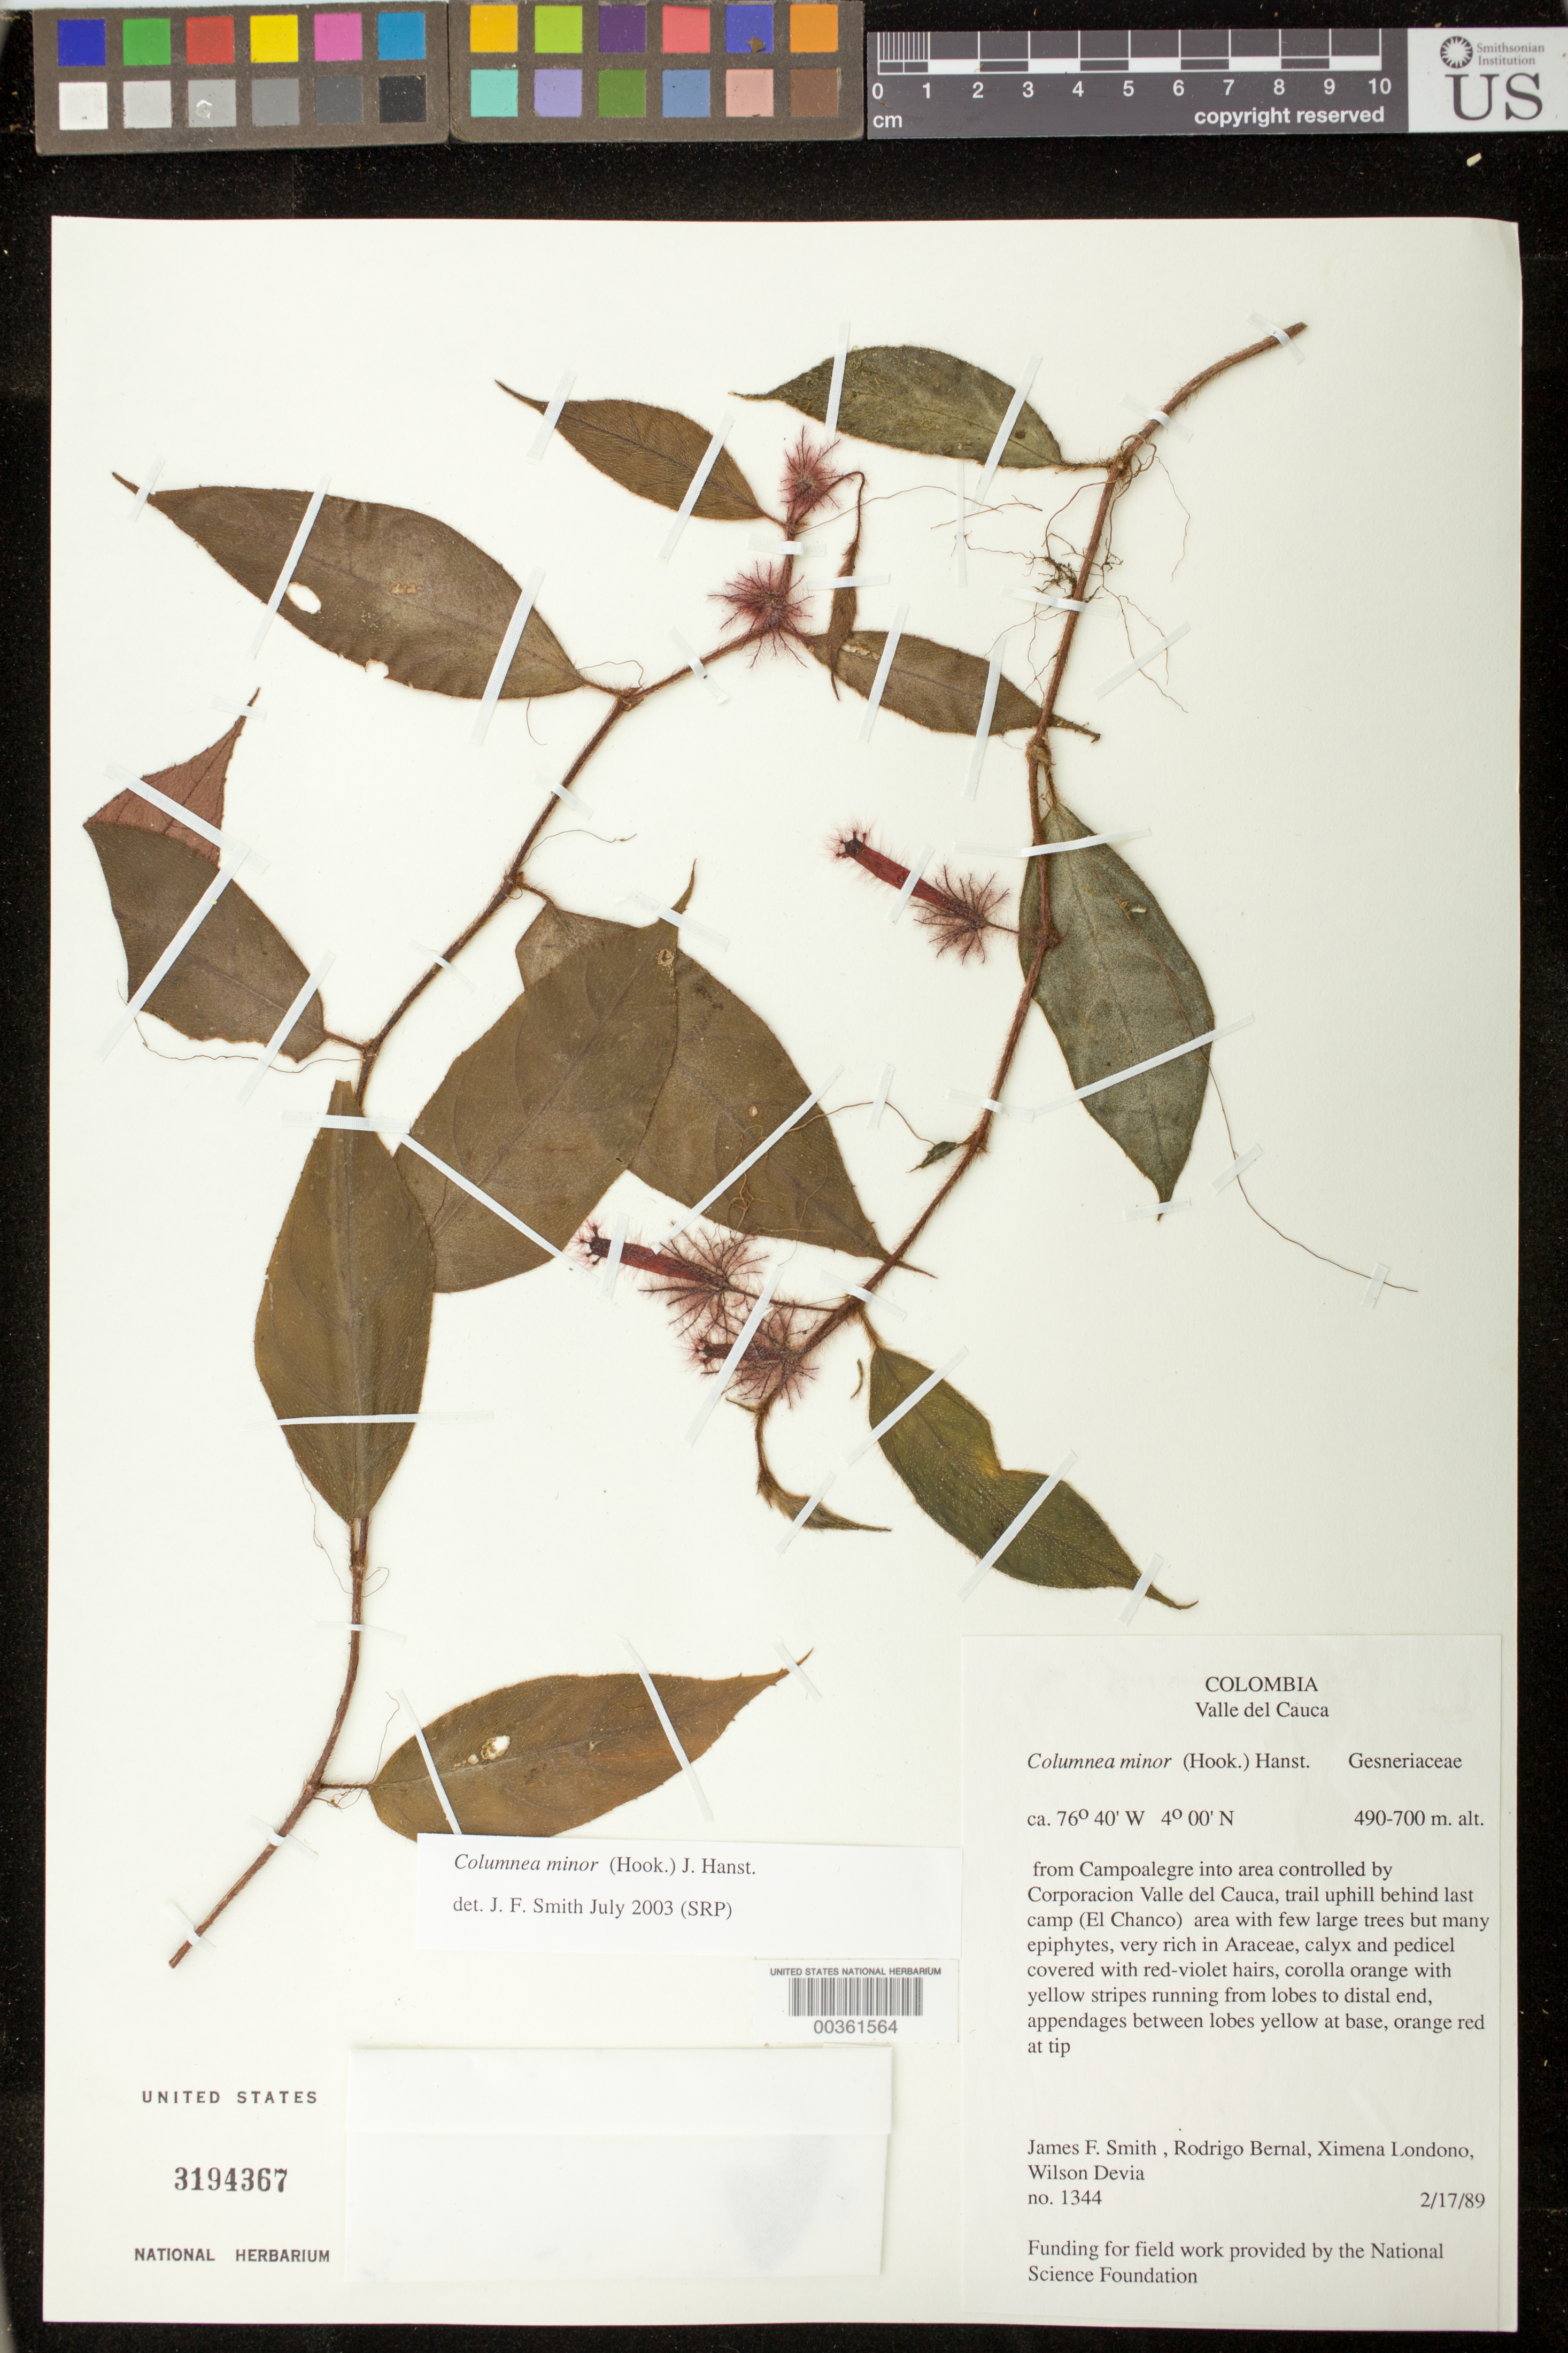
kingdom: Plantae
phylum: Tracheophyta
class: Magnoliopsida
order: Lamiales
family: Gesneriaceae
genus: Columnea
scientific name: Columnea minor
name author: (Hook.) Hanst.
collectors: J. Smith, R. Bernal, X. Londoño & W. Devia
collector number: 1344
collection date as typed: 17 Feb 1989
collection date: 1989-02-17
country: Colombia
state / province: Valle del Cauca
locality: From Campoalegre into area controlled by Corporacion Valle del Cauca, trail uphill behind last camp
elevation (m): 490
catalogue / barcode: US 3194367